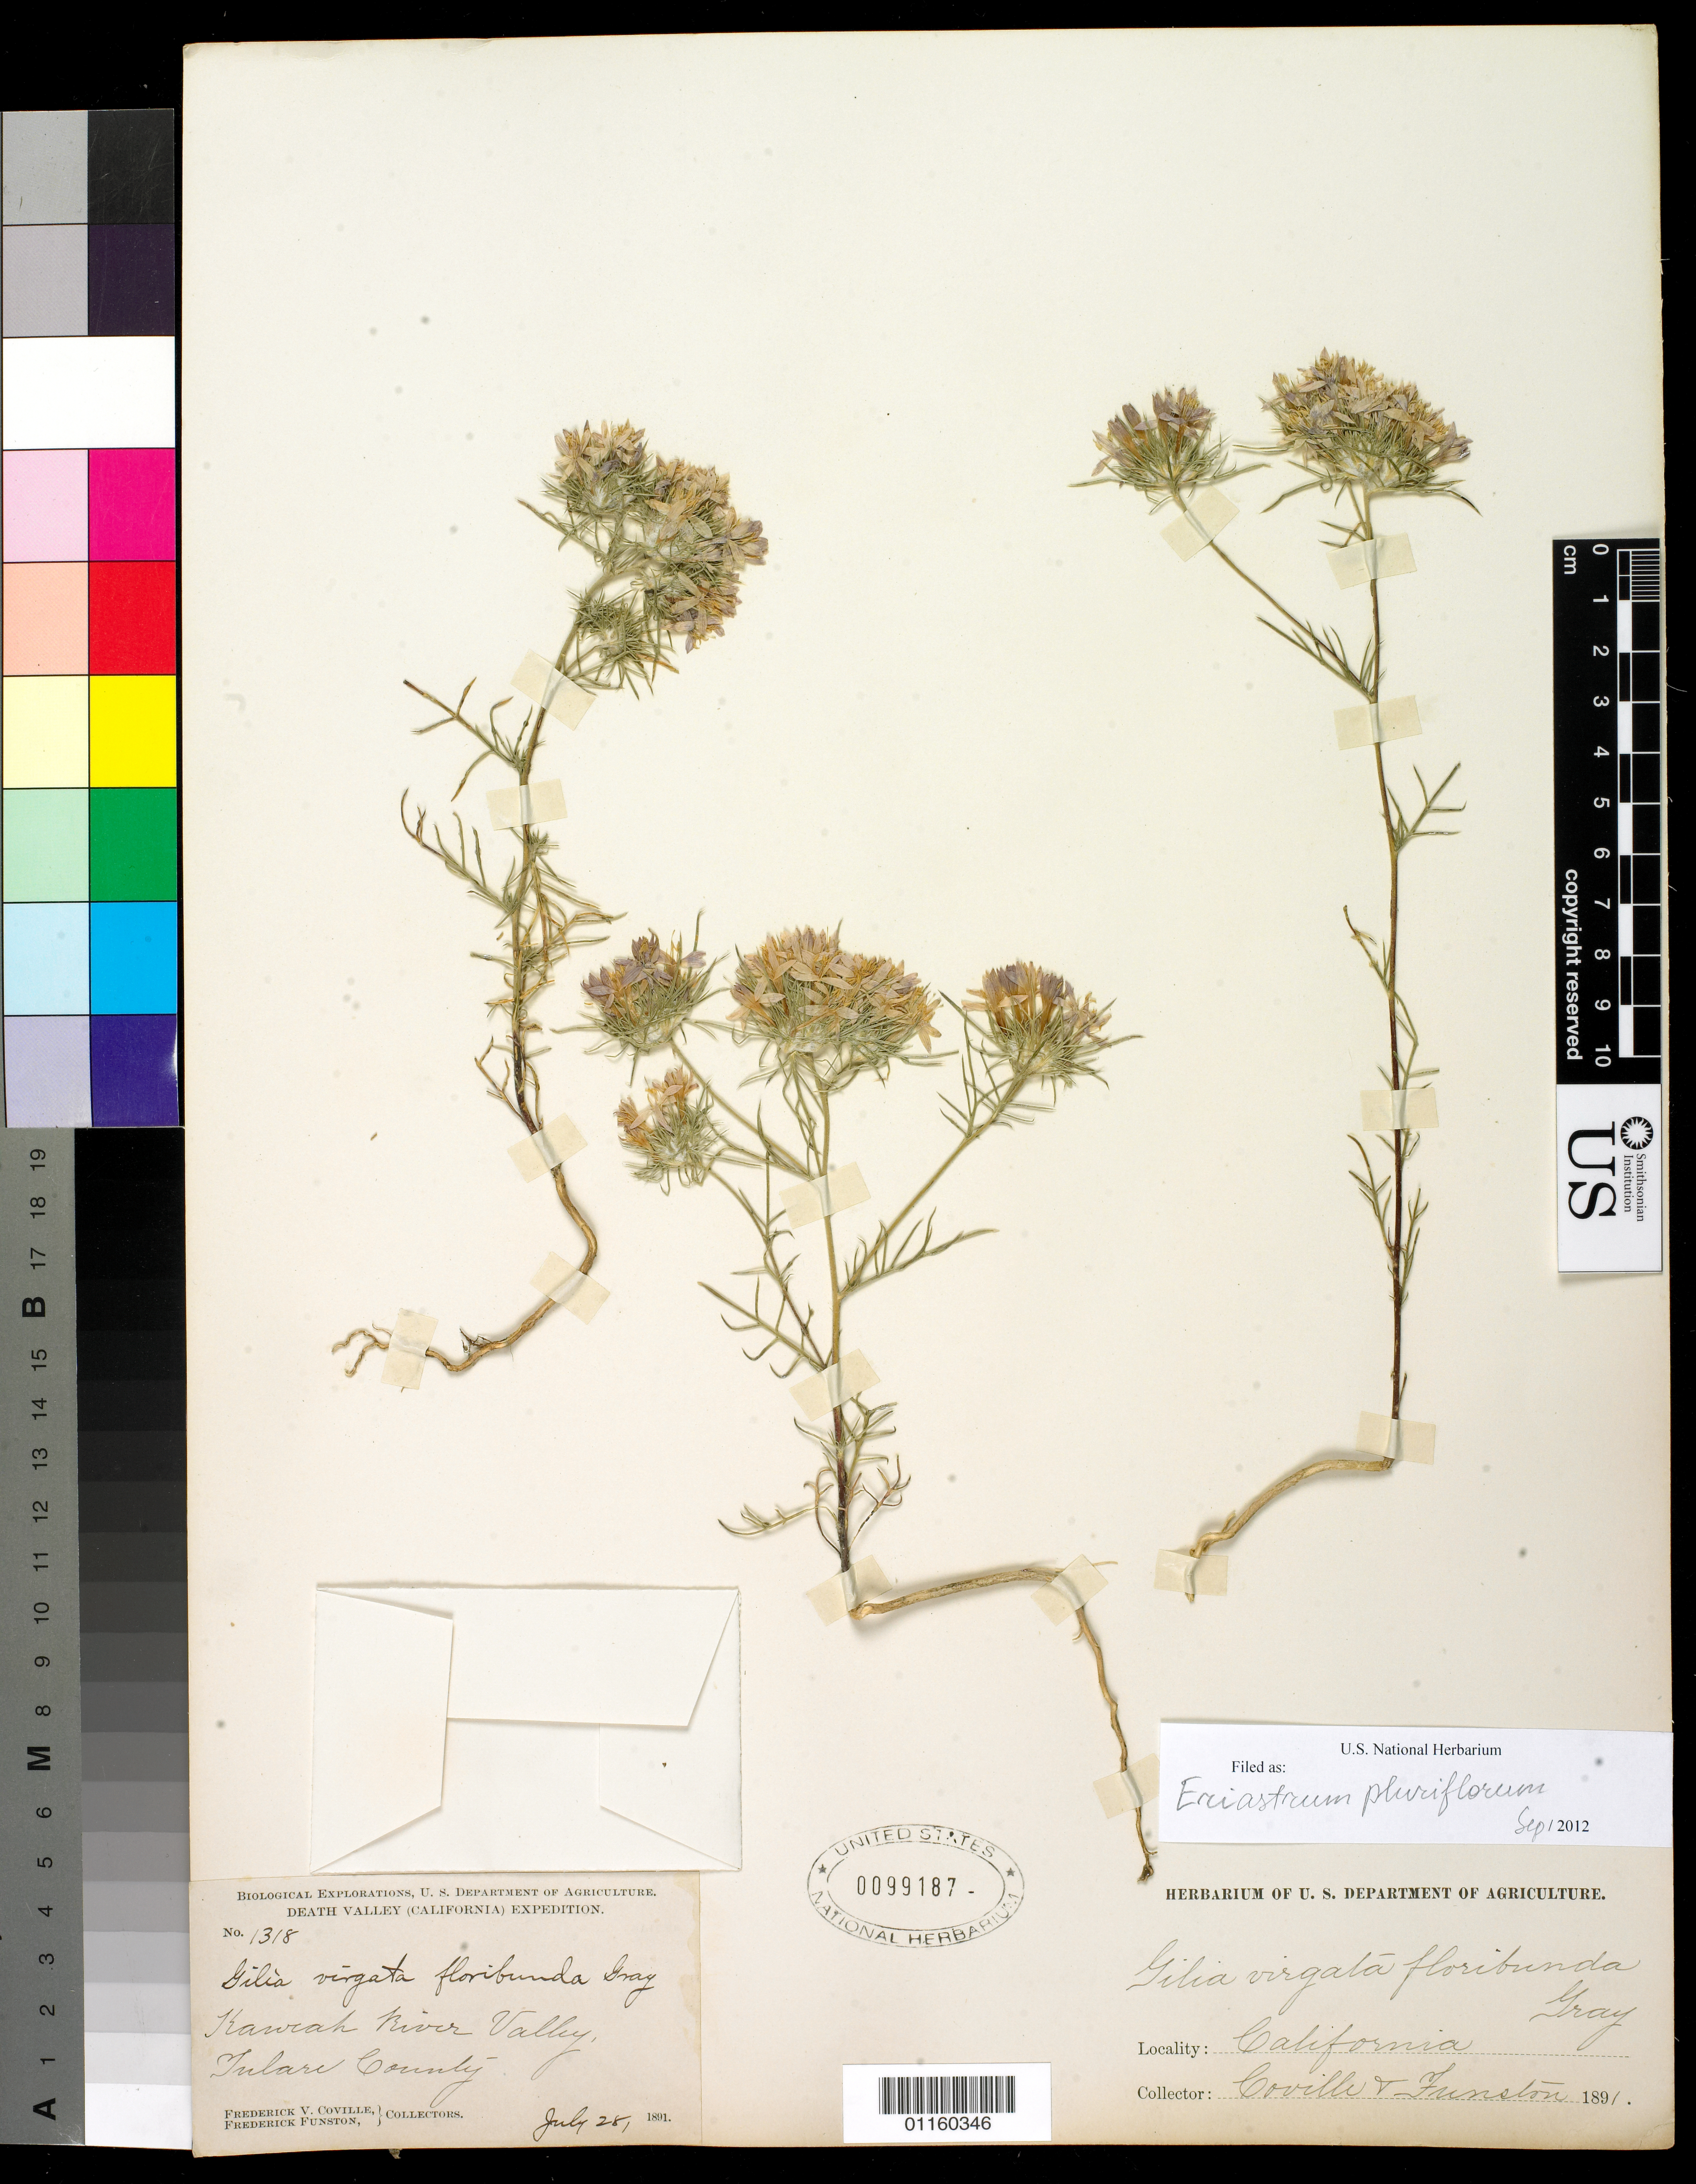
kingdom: Plantae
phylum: Tracheophyta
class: Magnoliopsida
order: Ericales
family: Polemoniaceae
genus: Eriastrum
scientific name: Eriastrum pluriflorum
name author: (A. Heller) H. Mason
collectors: F. V. Coville & F. Funston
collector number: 1318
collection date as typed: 28 Jul 1891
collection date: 1891-07-28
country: United States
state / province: California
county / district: Tulare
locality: Kaweah River Valley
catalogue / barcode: US 99187